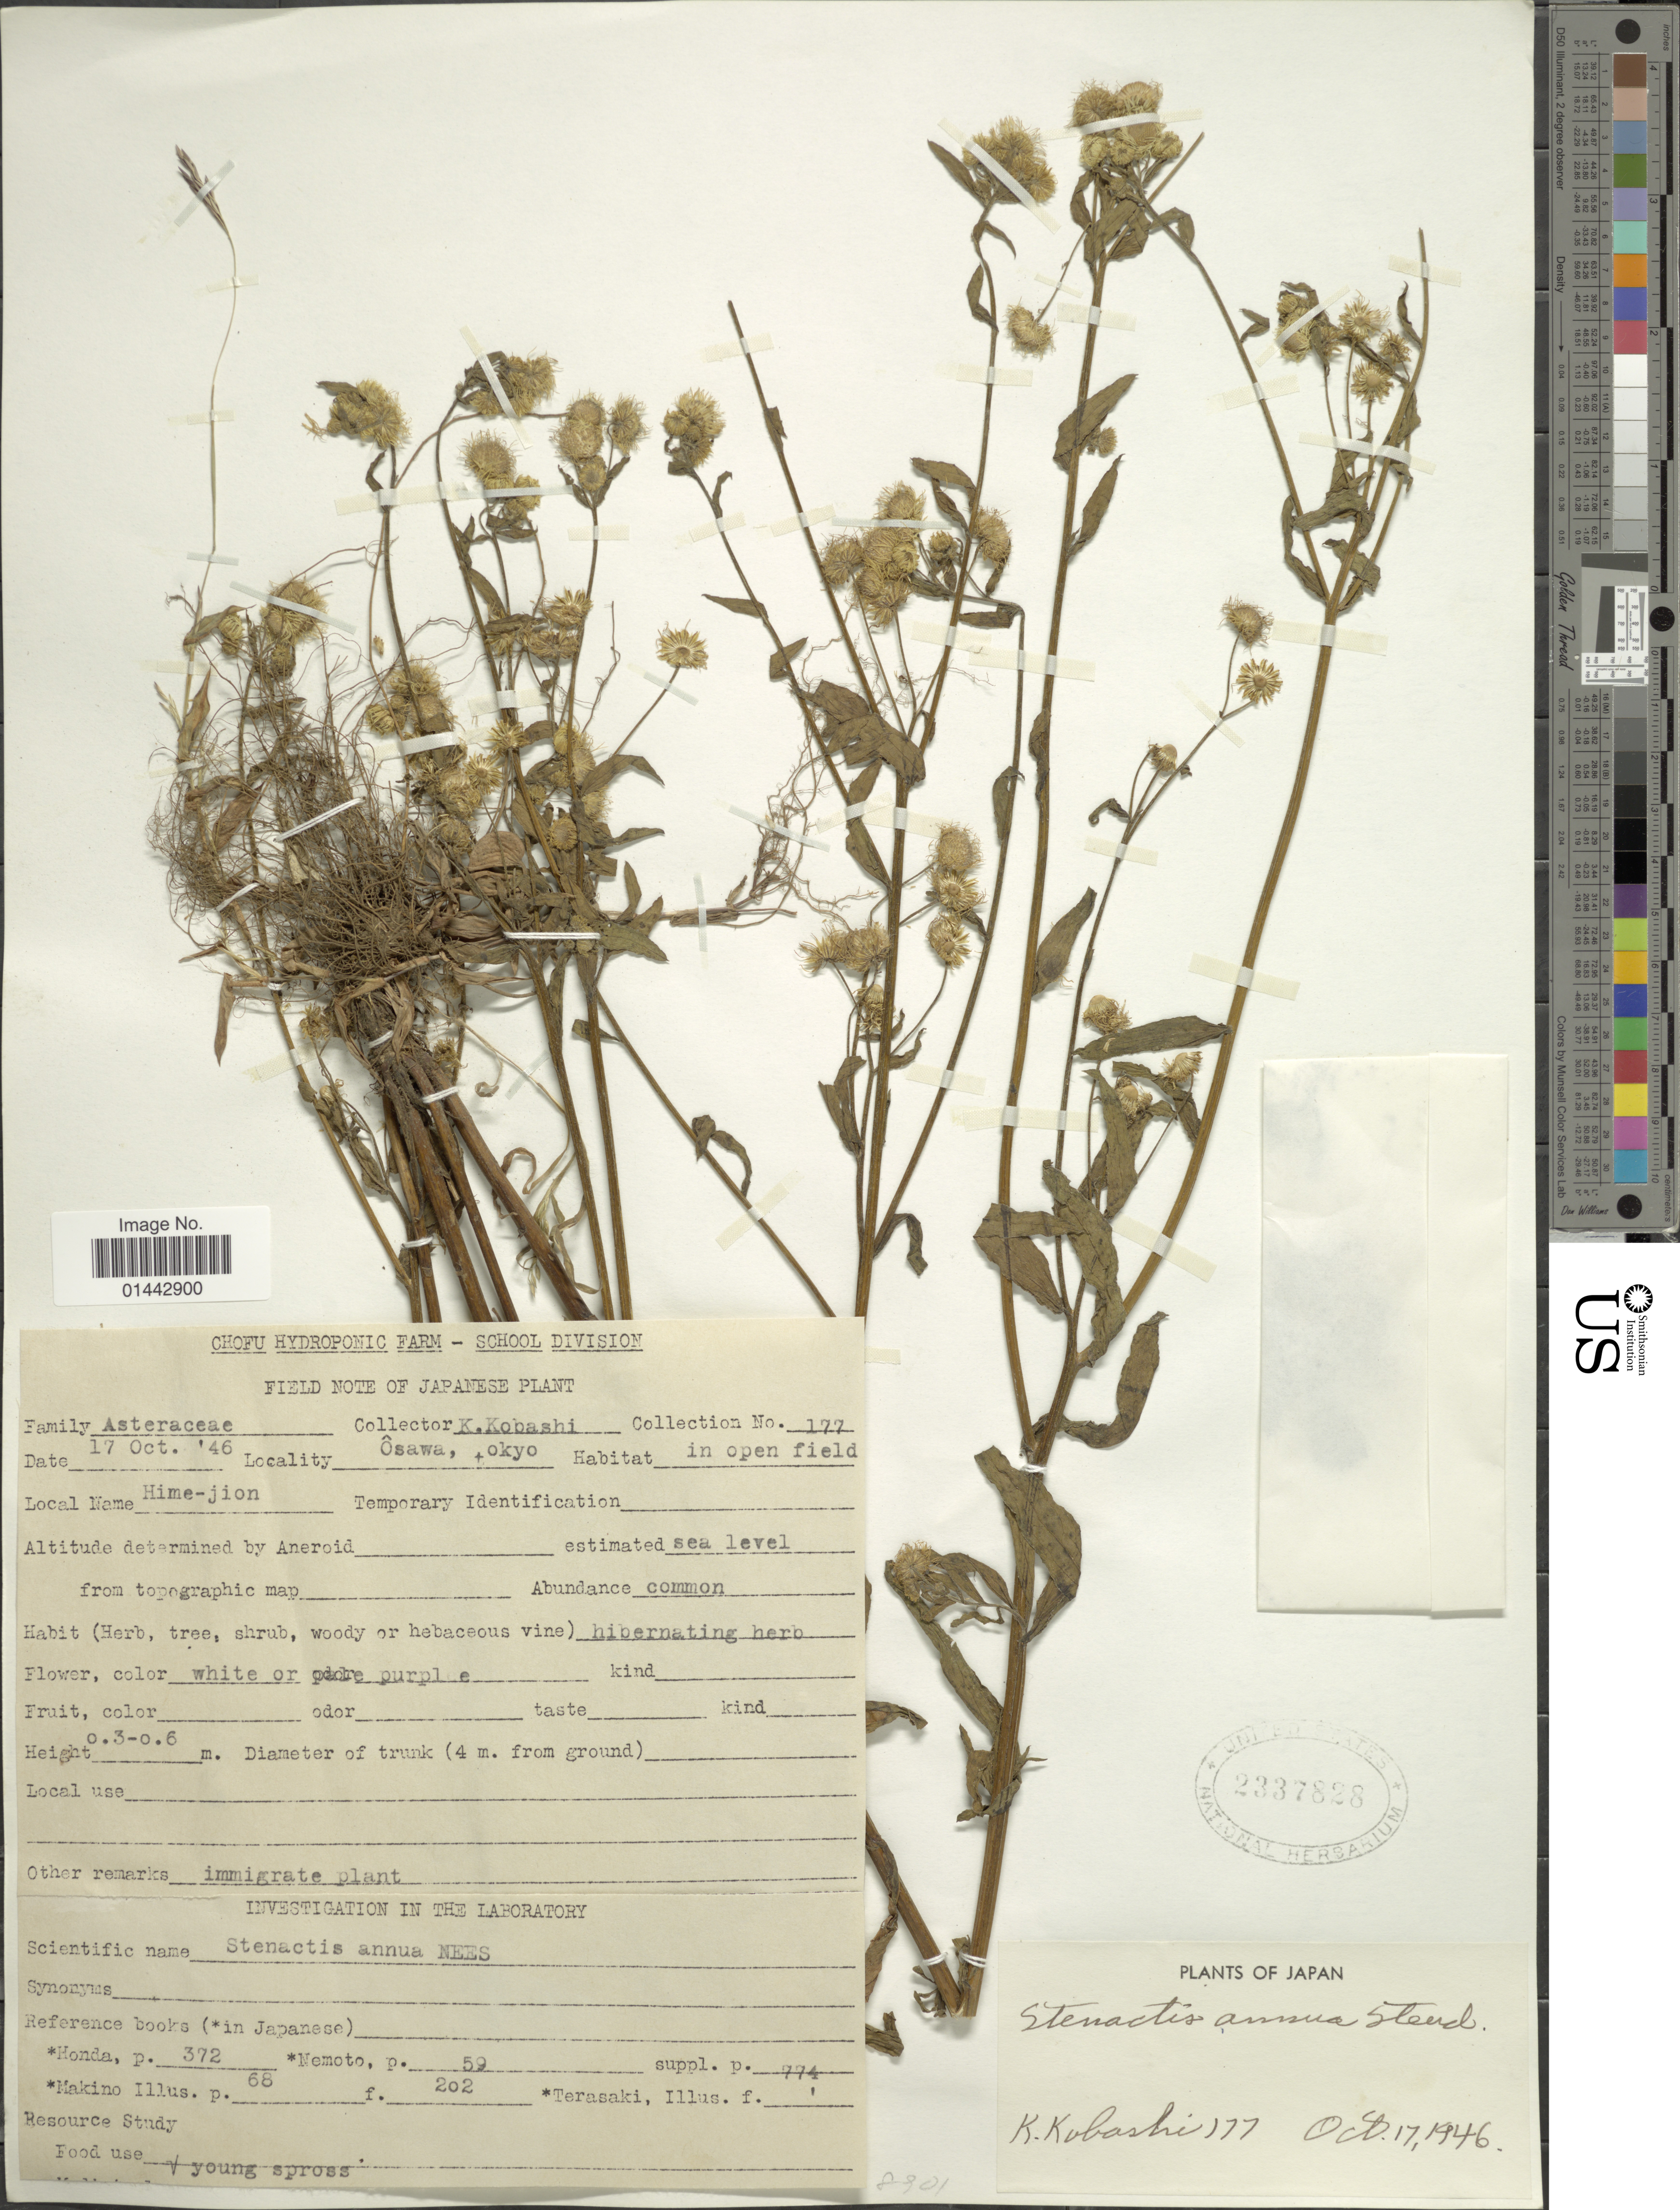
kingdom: Plantae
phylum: Tracheophyta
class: Magnoliopsida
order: Asterales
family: Asteraceae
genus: Erigeron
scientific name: Erigeron annuus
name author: (L.) Pers.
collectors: K. Kobashi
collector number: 177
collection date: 1946-10-17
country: Japan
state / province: Tokyo, Federal City of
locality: Ôsawa, in open field, Hime-jion.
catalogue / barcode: US 2337828